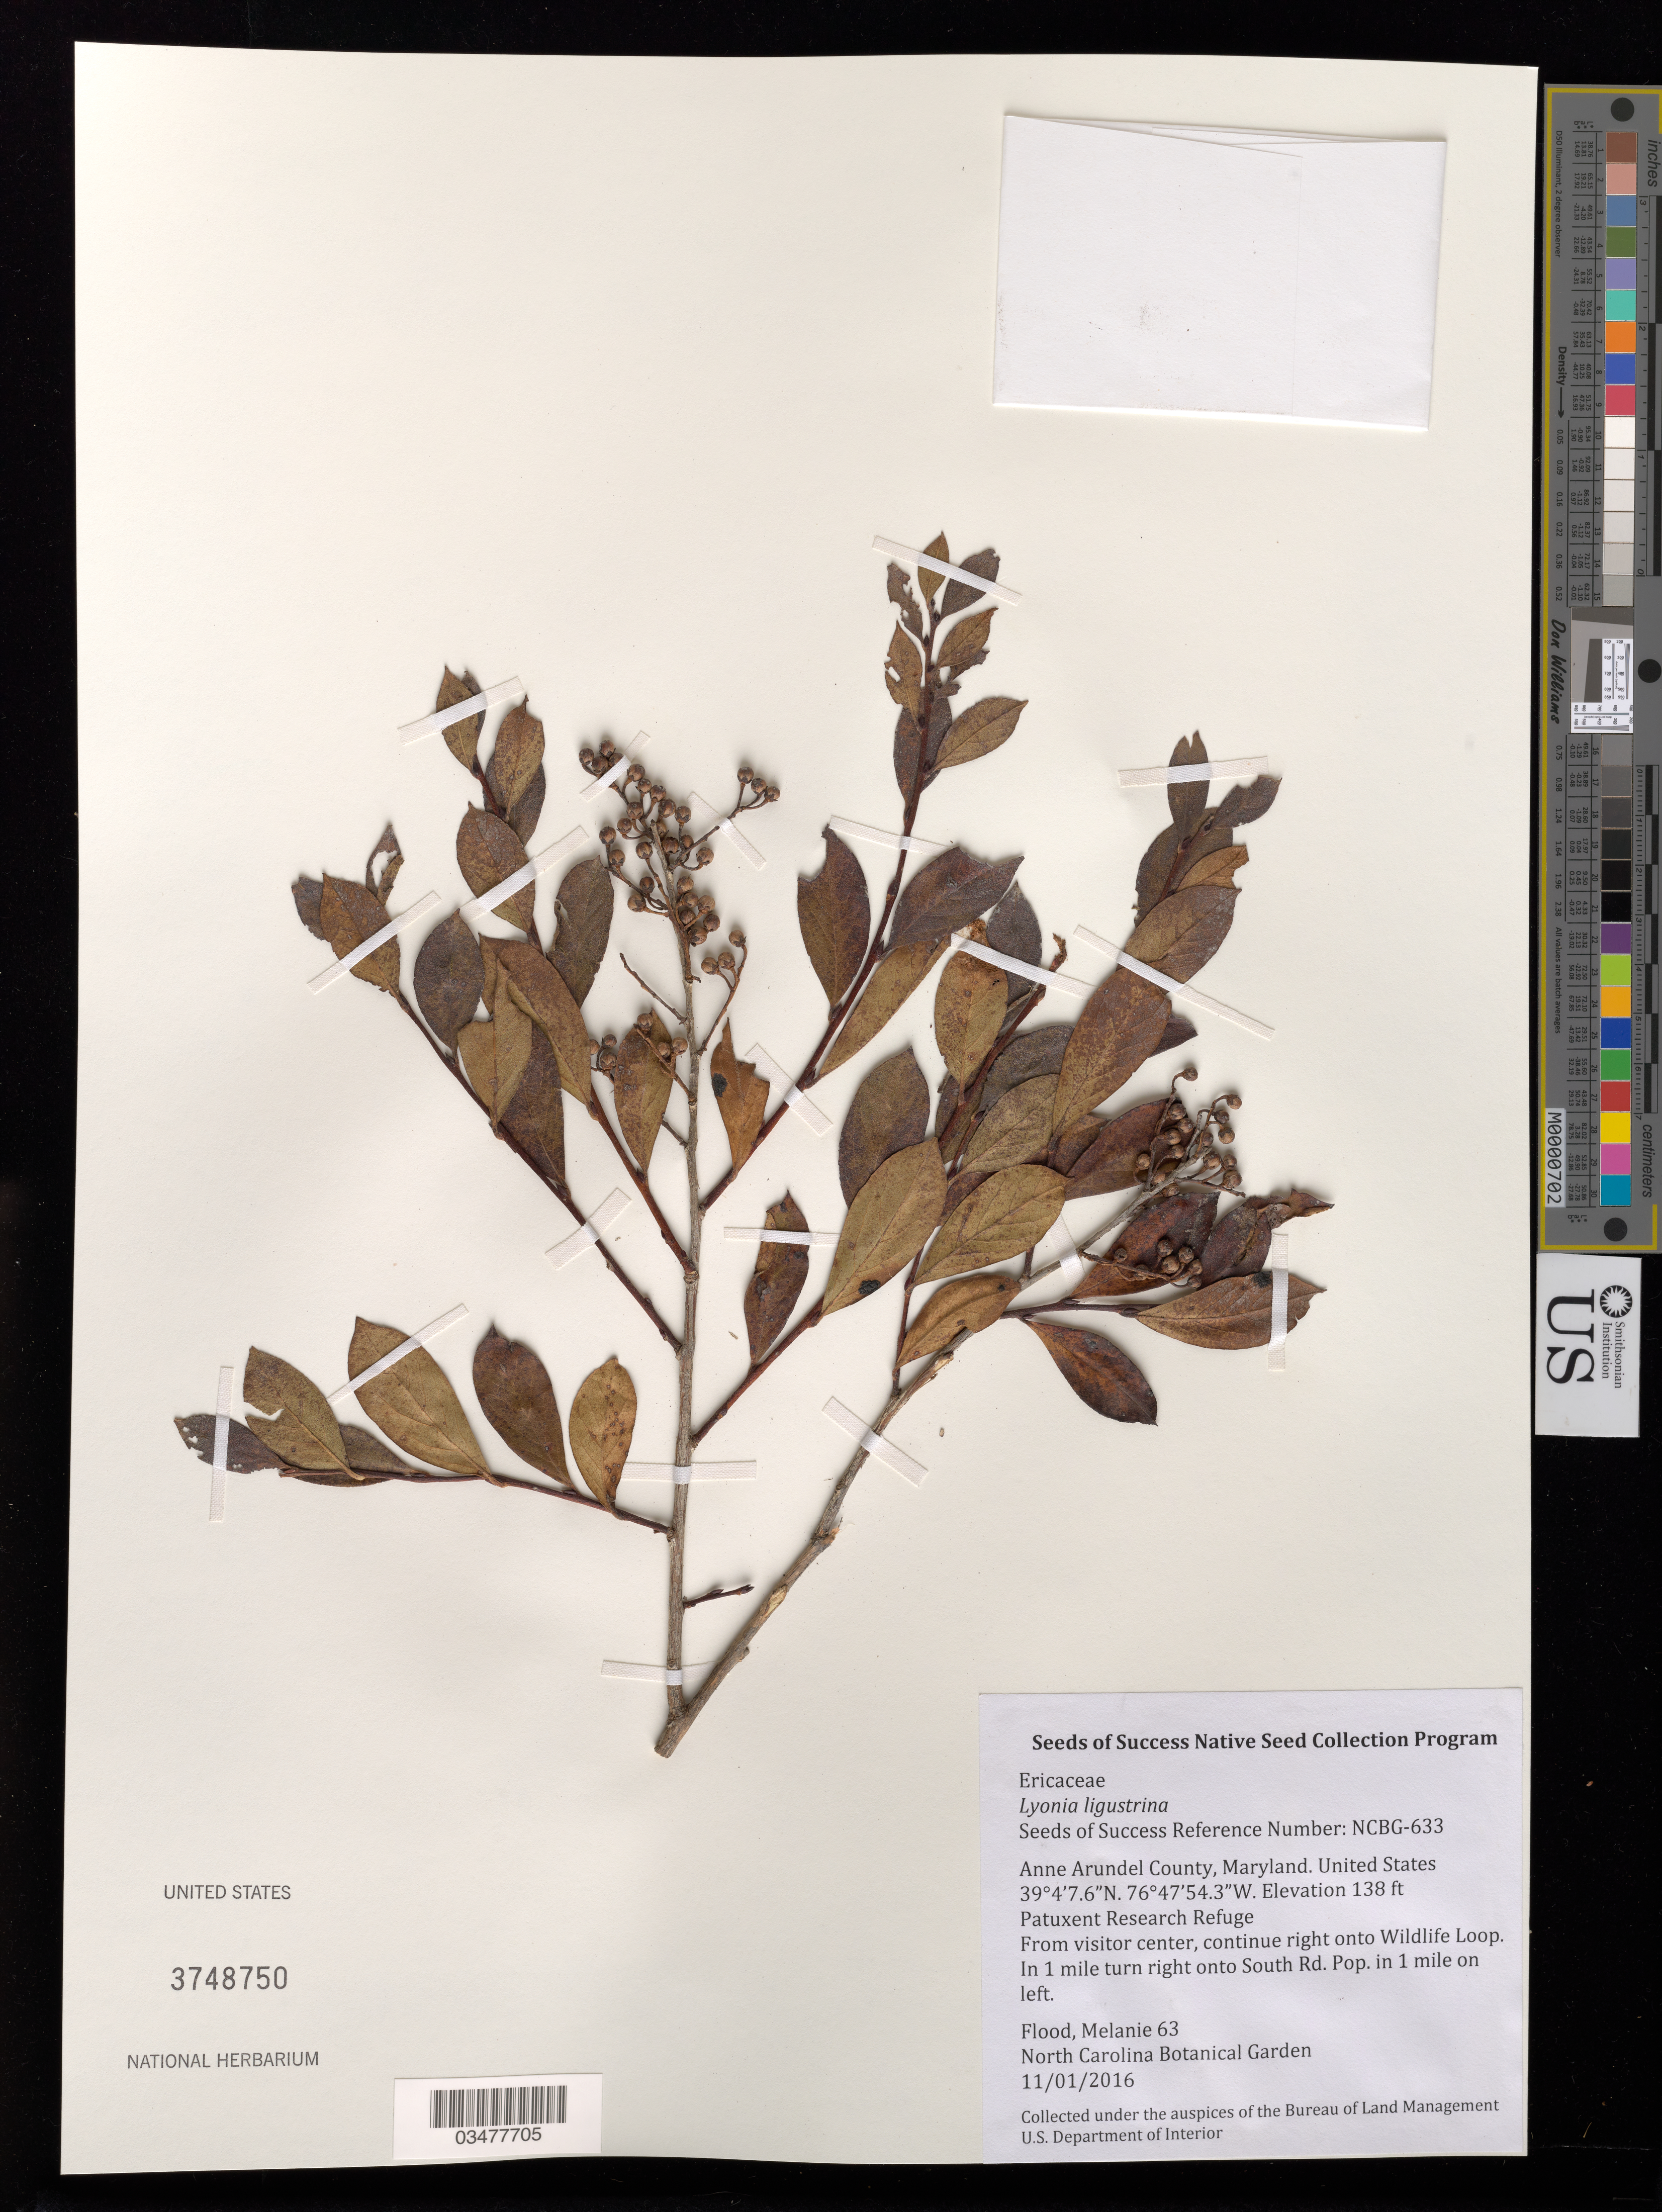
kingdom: Plantae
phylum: Tracheophyta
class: Magnoliopsida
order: Ericales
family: Ericaceae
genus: Lyonia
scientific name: Lyonia ligustrina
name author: (L.) DC.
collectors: M. Flood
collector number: NCBG-633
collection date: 2016-11-01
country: United States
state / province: Maryland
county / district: Anne Arundel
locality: Patuxent Research Refuge, South Rd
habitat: Meadow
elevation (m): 42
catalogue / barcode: US 3748750